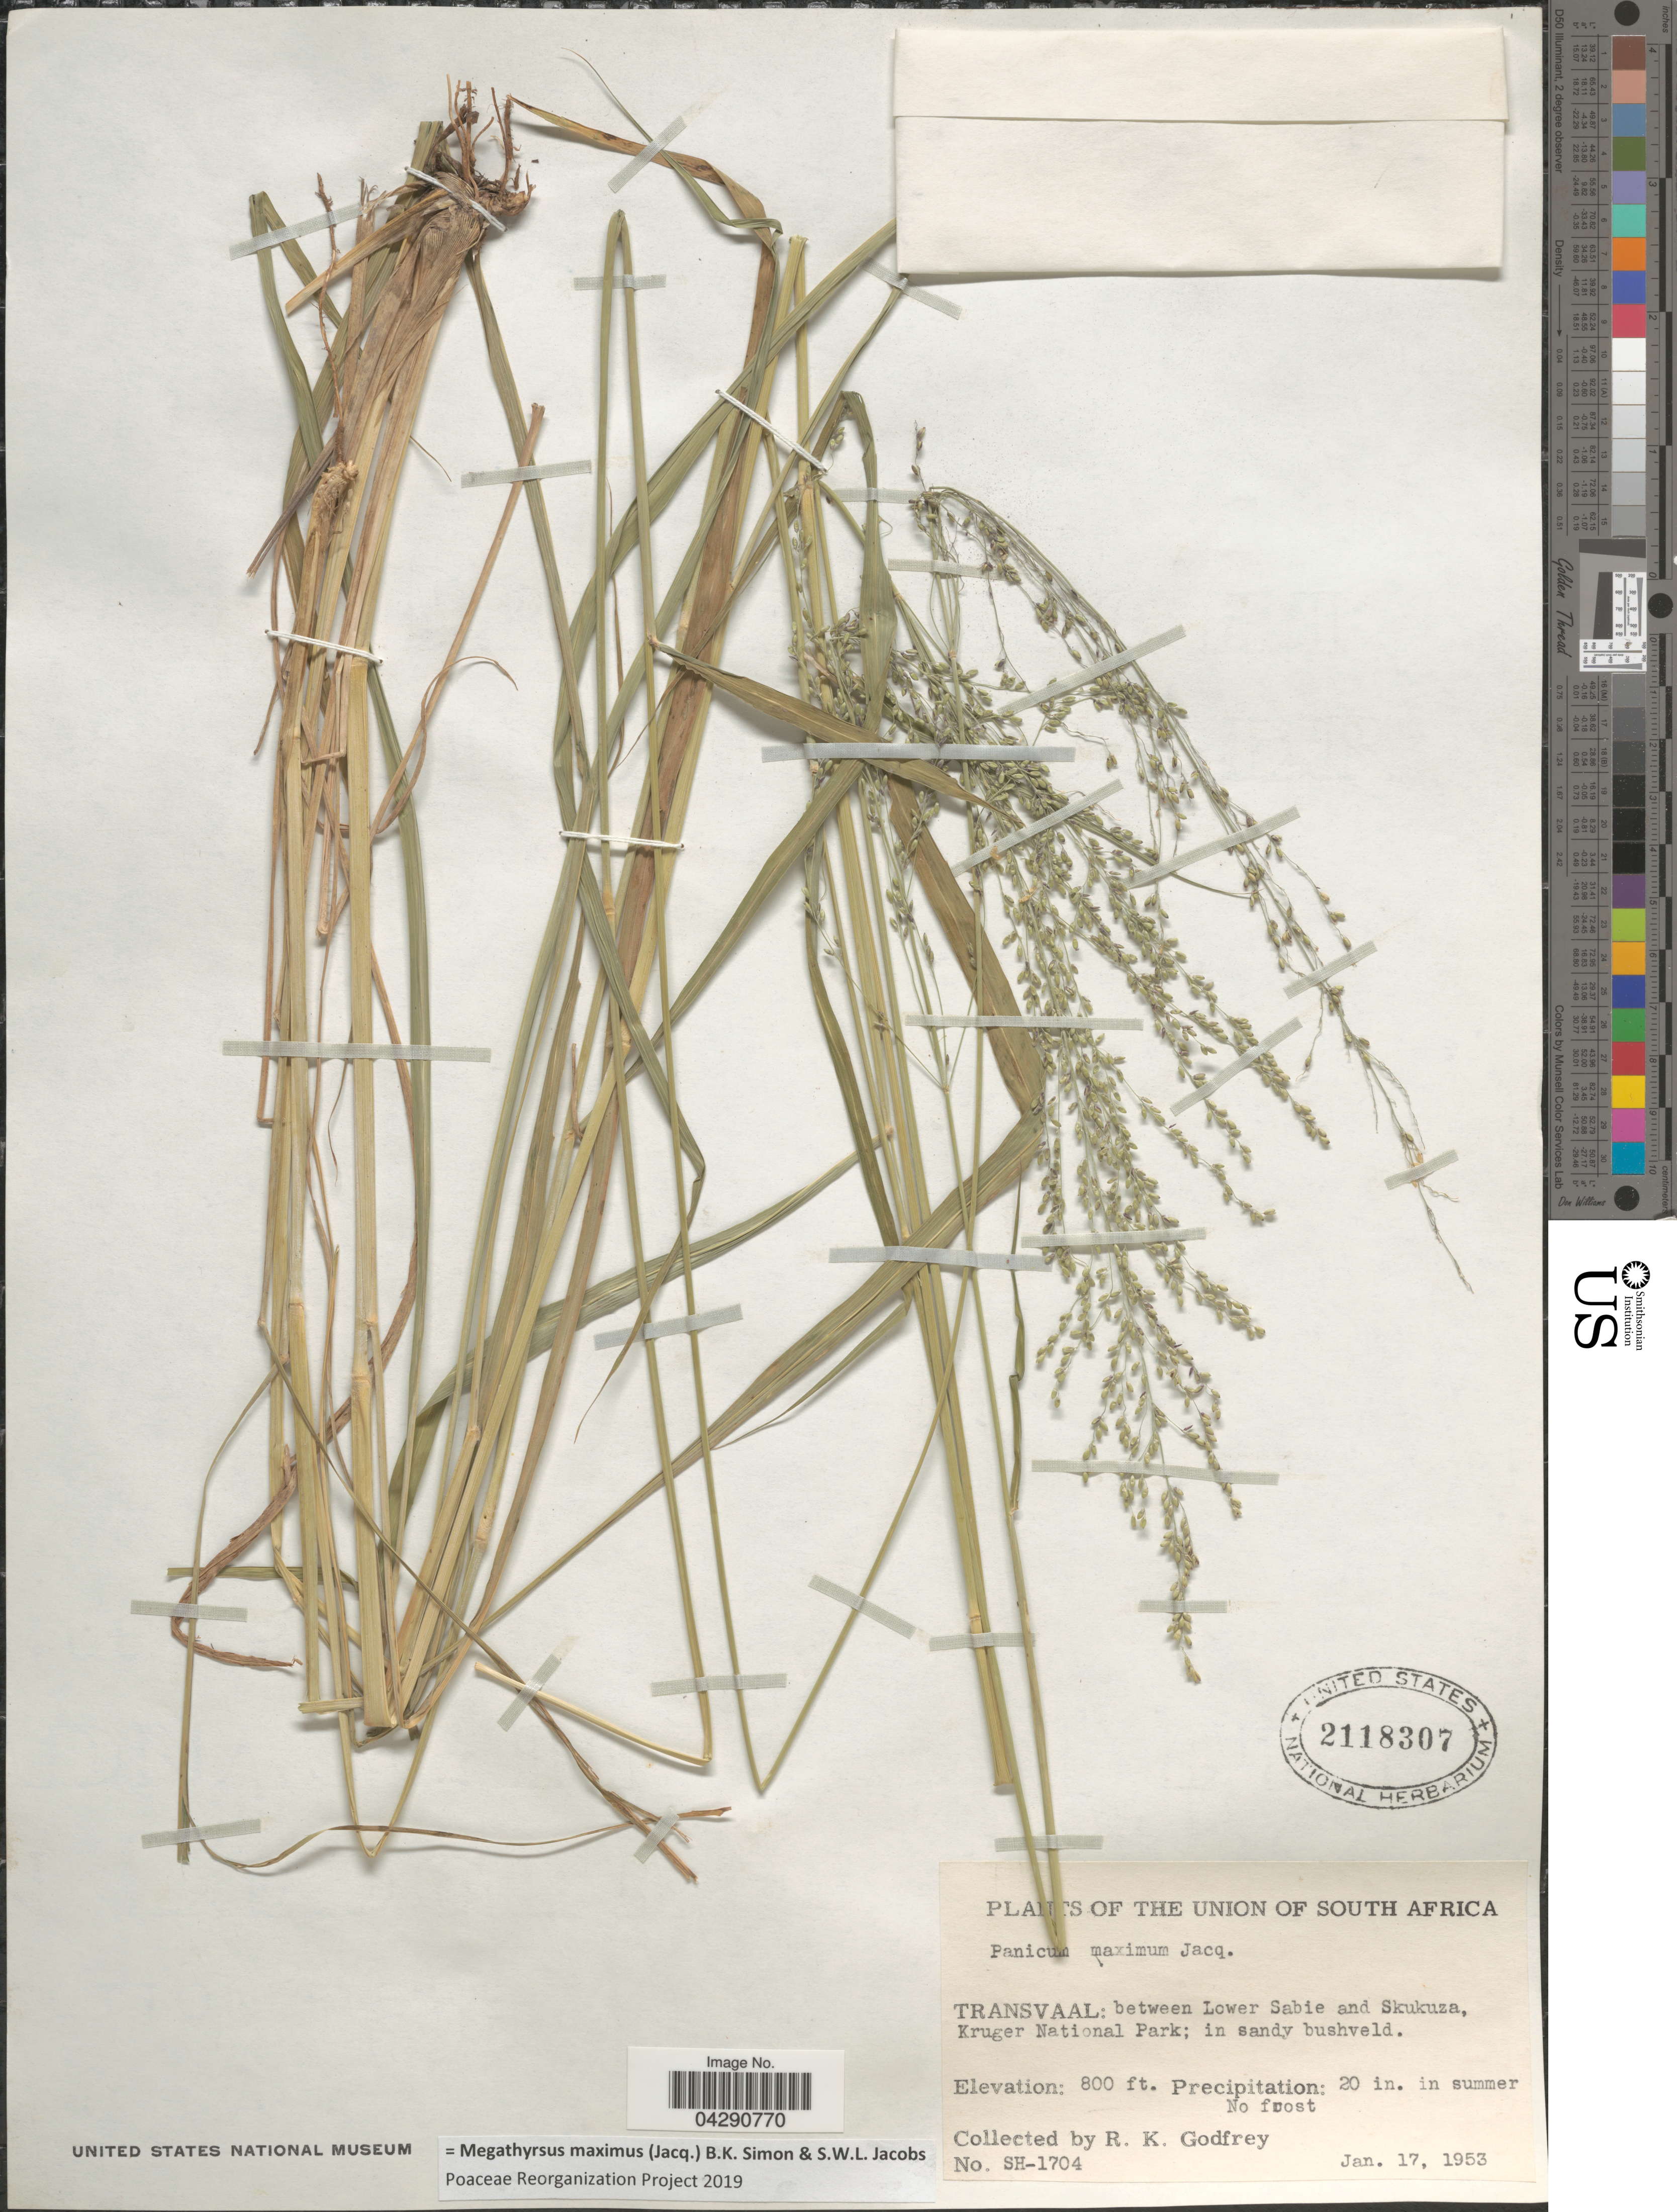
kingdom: Plantae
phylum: Tracheophyta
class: Liliopsida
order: Poales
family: Poaceae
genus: Megathyrsus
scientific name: Megathyrsus maximus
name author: (Jacq.) B.K. Simon & S.W.L. Jacobs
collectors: R. K. Godfrey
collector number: SH-1704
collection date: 1953-01-17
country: South Africa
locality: The Union of South Africa. Transvaal: between Lower Sabie and Skukuza, Kruger National Park.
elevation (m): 244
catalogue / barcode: US 2118307